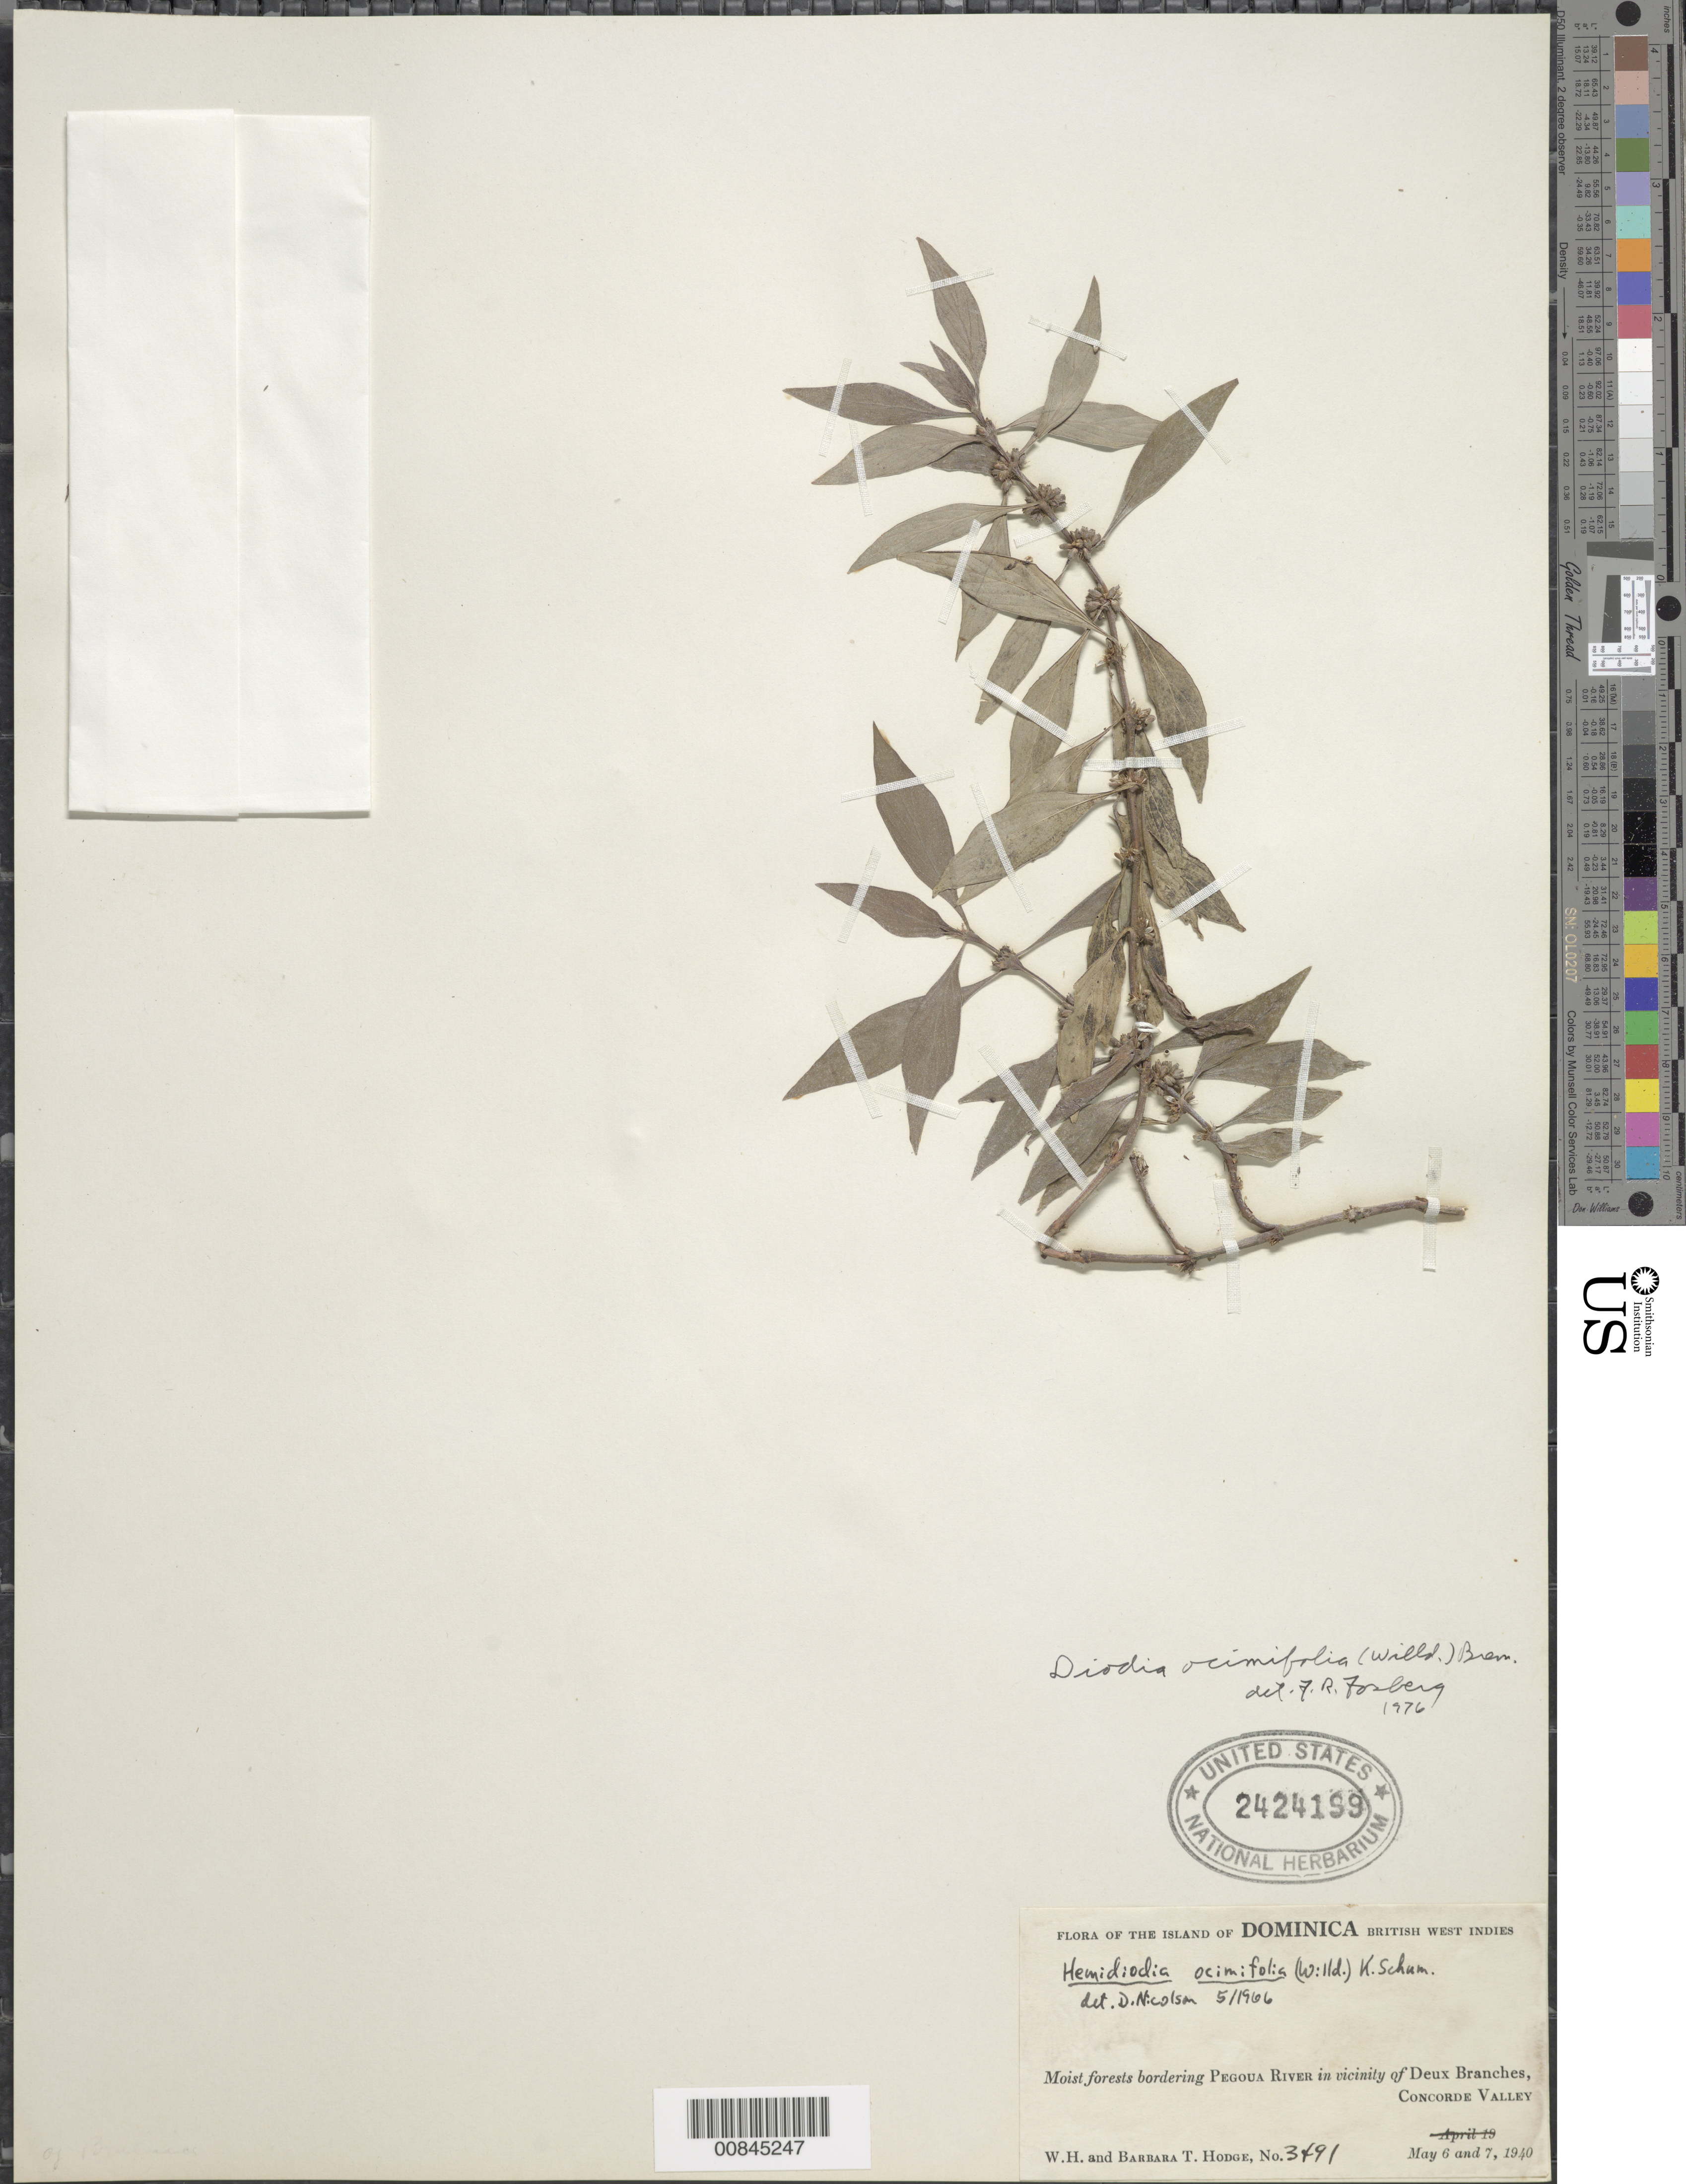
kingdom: Plantae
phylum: Tracheophyta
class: Magnoliopsida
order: Gentianales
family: Rubiaceae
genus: Spermacoce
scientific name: Spermacoce ocymifolia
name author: Willd. ex Roem. & Schult.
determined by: Nicolson, Dan H.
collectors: W. Hodge & B. Hodge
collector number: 3491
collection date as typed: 06 May 1940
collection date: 1940-05-06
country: Dominica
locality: Forests bordering the Pegoua River, in the vicinity of Deux Branches, Concorde Valley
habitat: Moist forests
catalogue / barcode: US 2424199